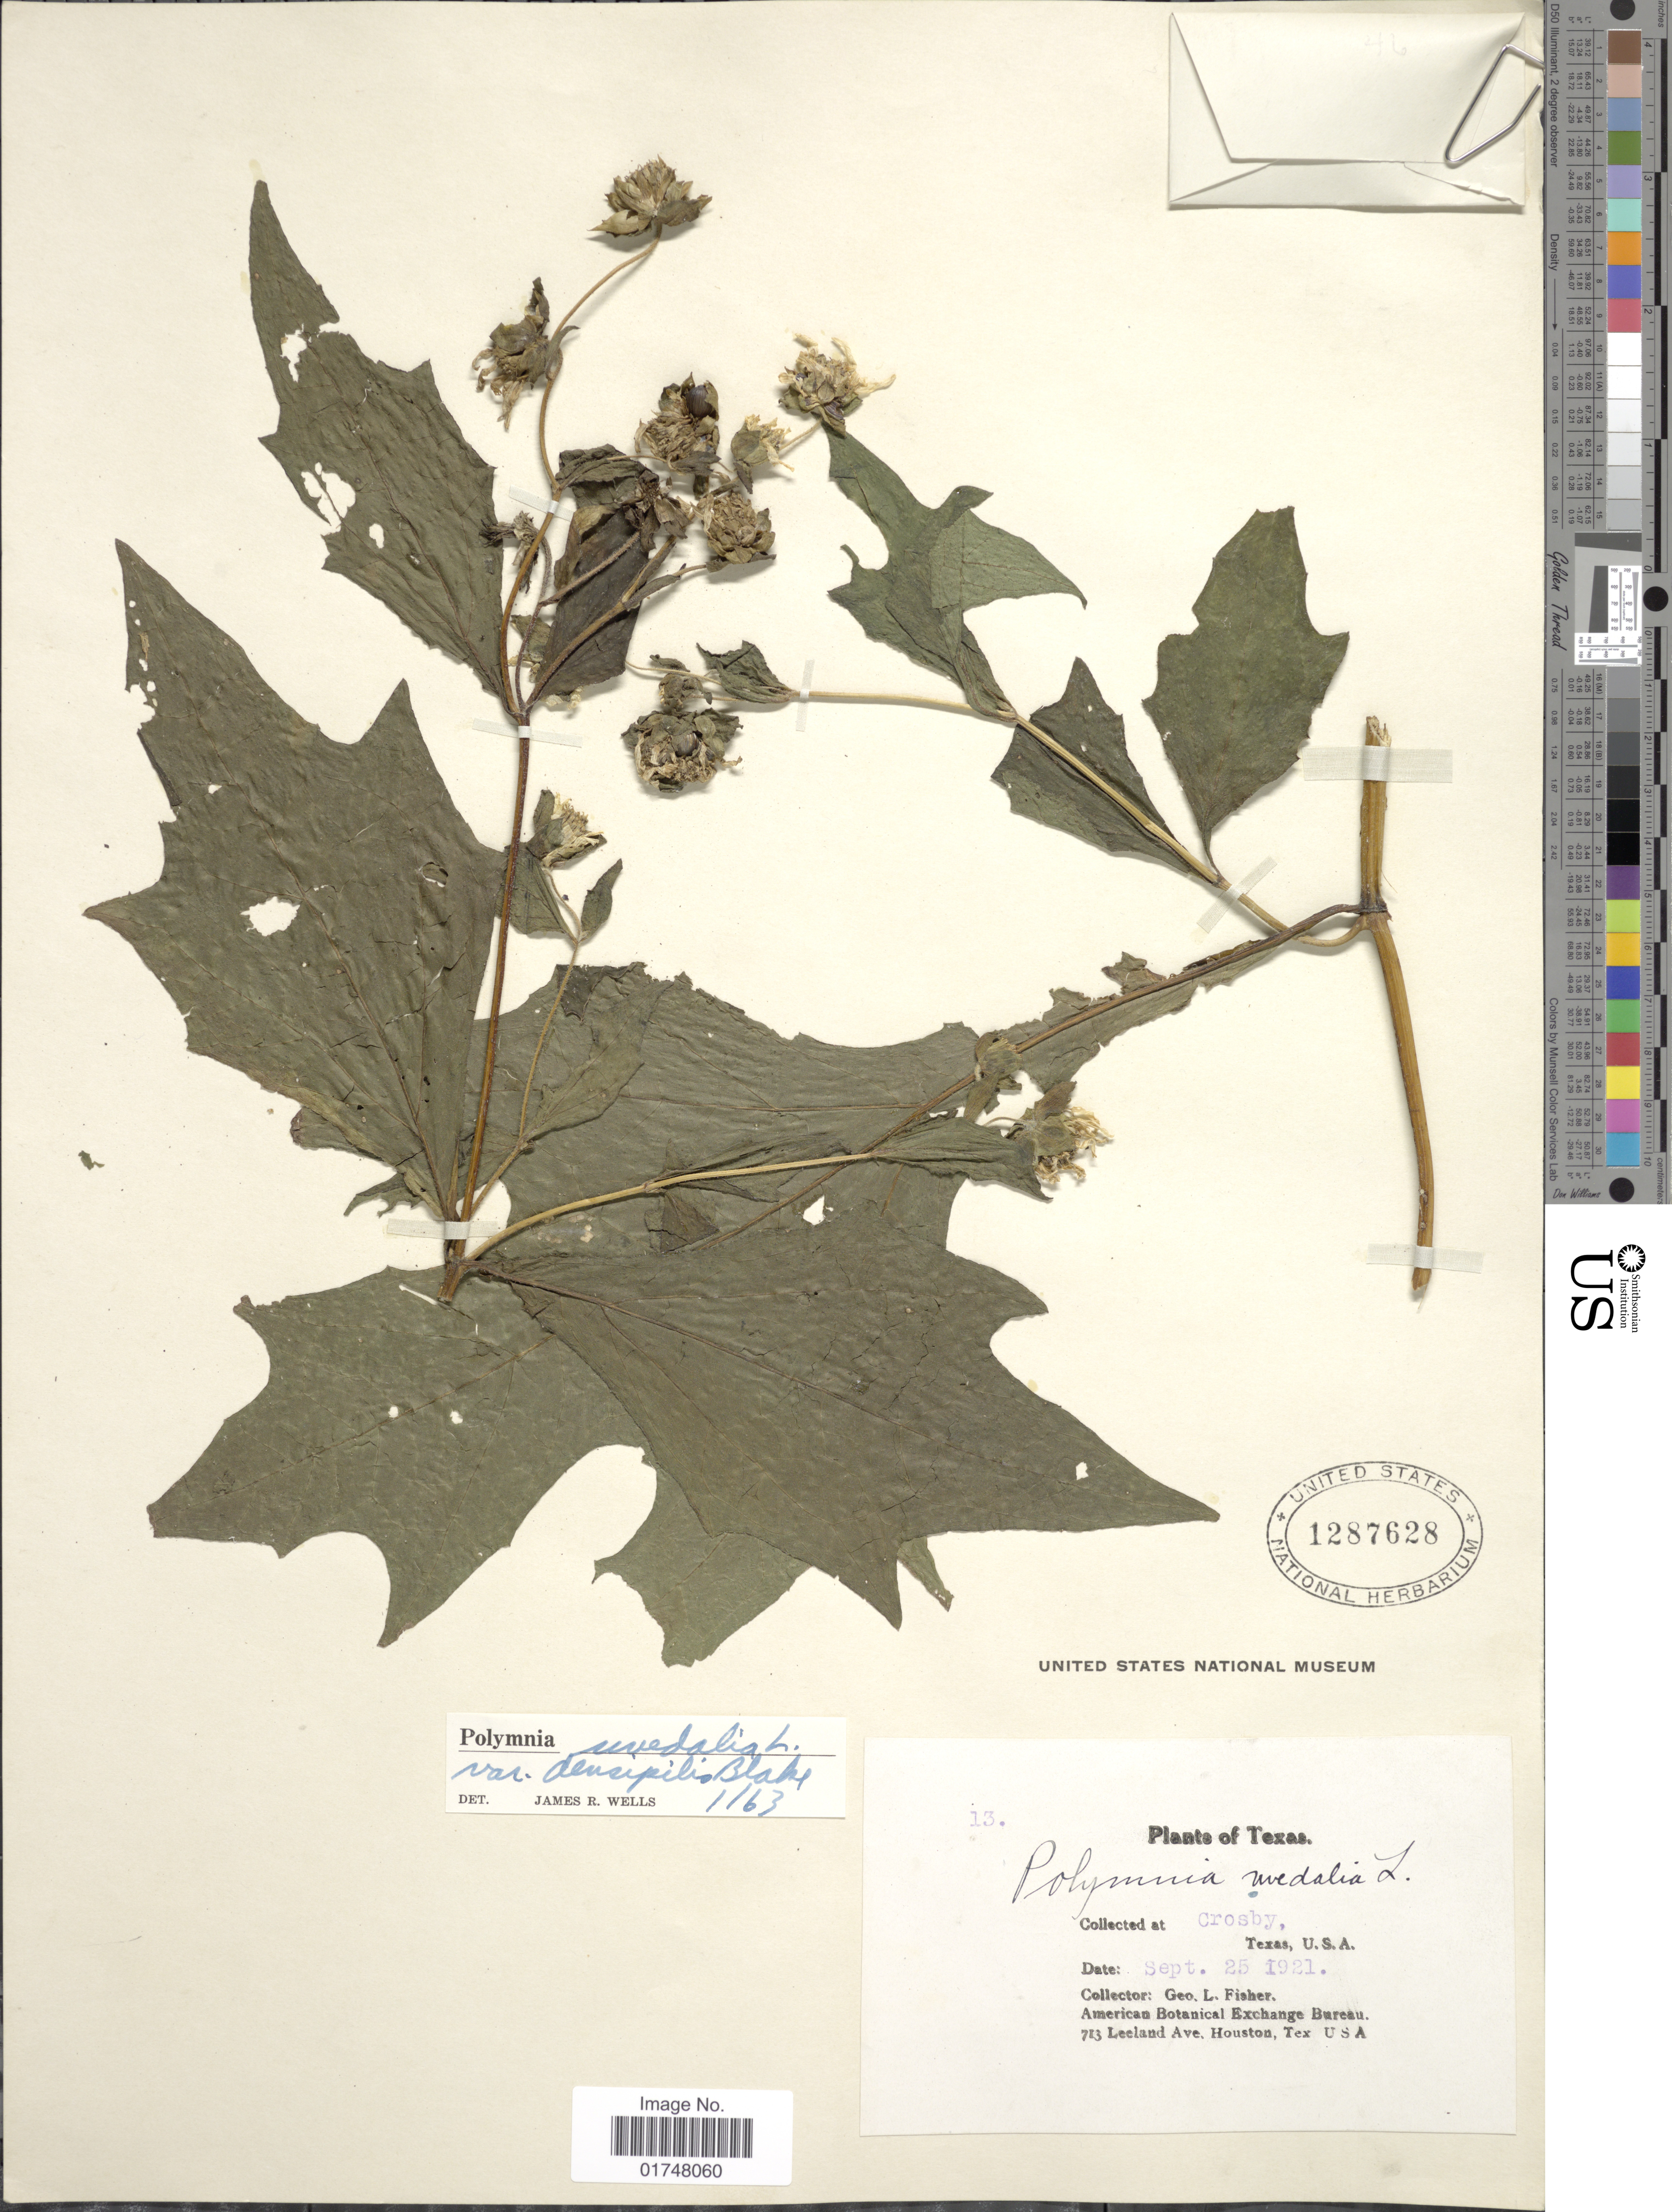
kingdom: Plantae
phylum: Tracheophyta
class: Magnoliopsida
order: Asterales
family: Asteraceae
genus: Smallanthus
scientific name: Smallanthus uvedalia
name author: (L.) Mack. ex Mack.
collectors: G. L. Fisher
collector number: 13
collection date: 1921-09-25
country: United States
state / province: Texas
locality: Crosby, Texas, U. S. A.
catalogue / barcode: US 1287628